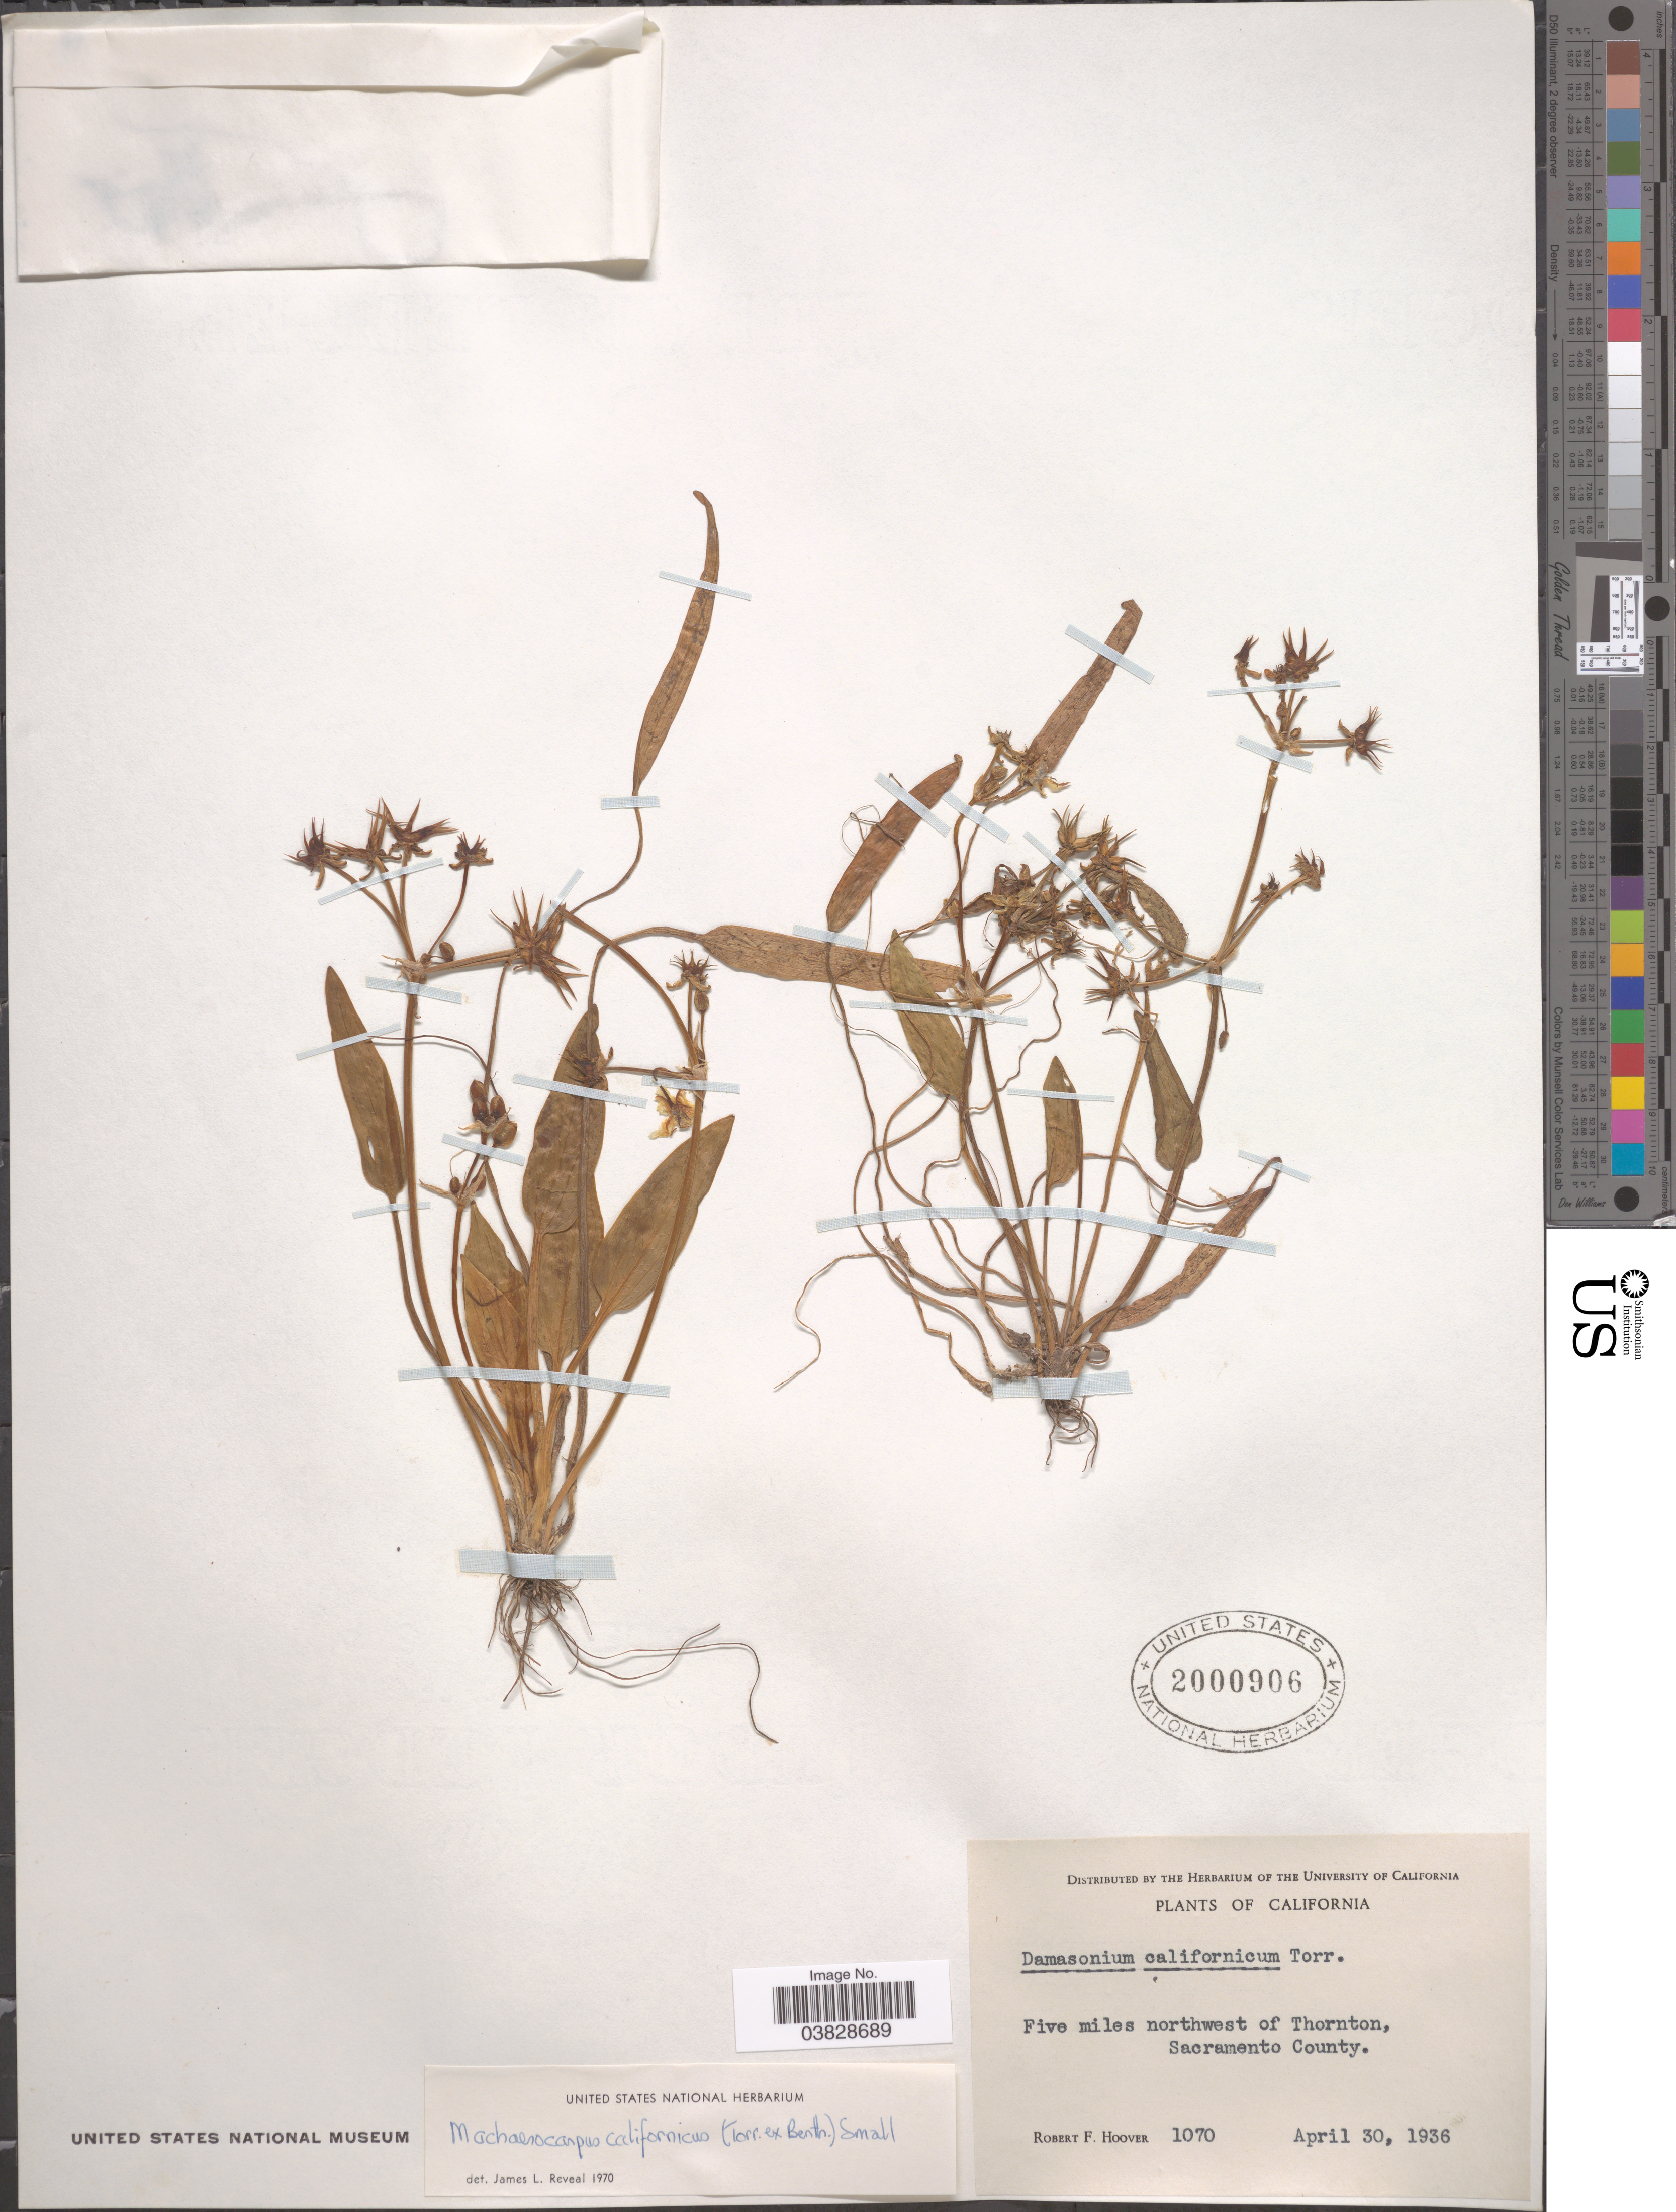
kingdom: Plantae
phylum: Tracheophyta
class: Liliopsida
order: Alismatales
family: Alismataceae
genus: Damasonium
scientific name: Damasonium californicum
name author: Torr.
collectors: R. F. Hoover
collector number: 1070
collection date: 1936-04-30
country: United States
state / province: California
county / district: Sacramento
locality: Five miles northwest of Thornton, Sacramento County.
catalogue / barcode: US 2000906